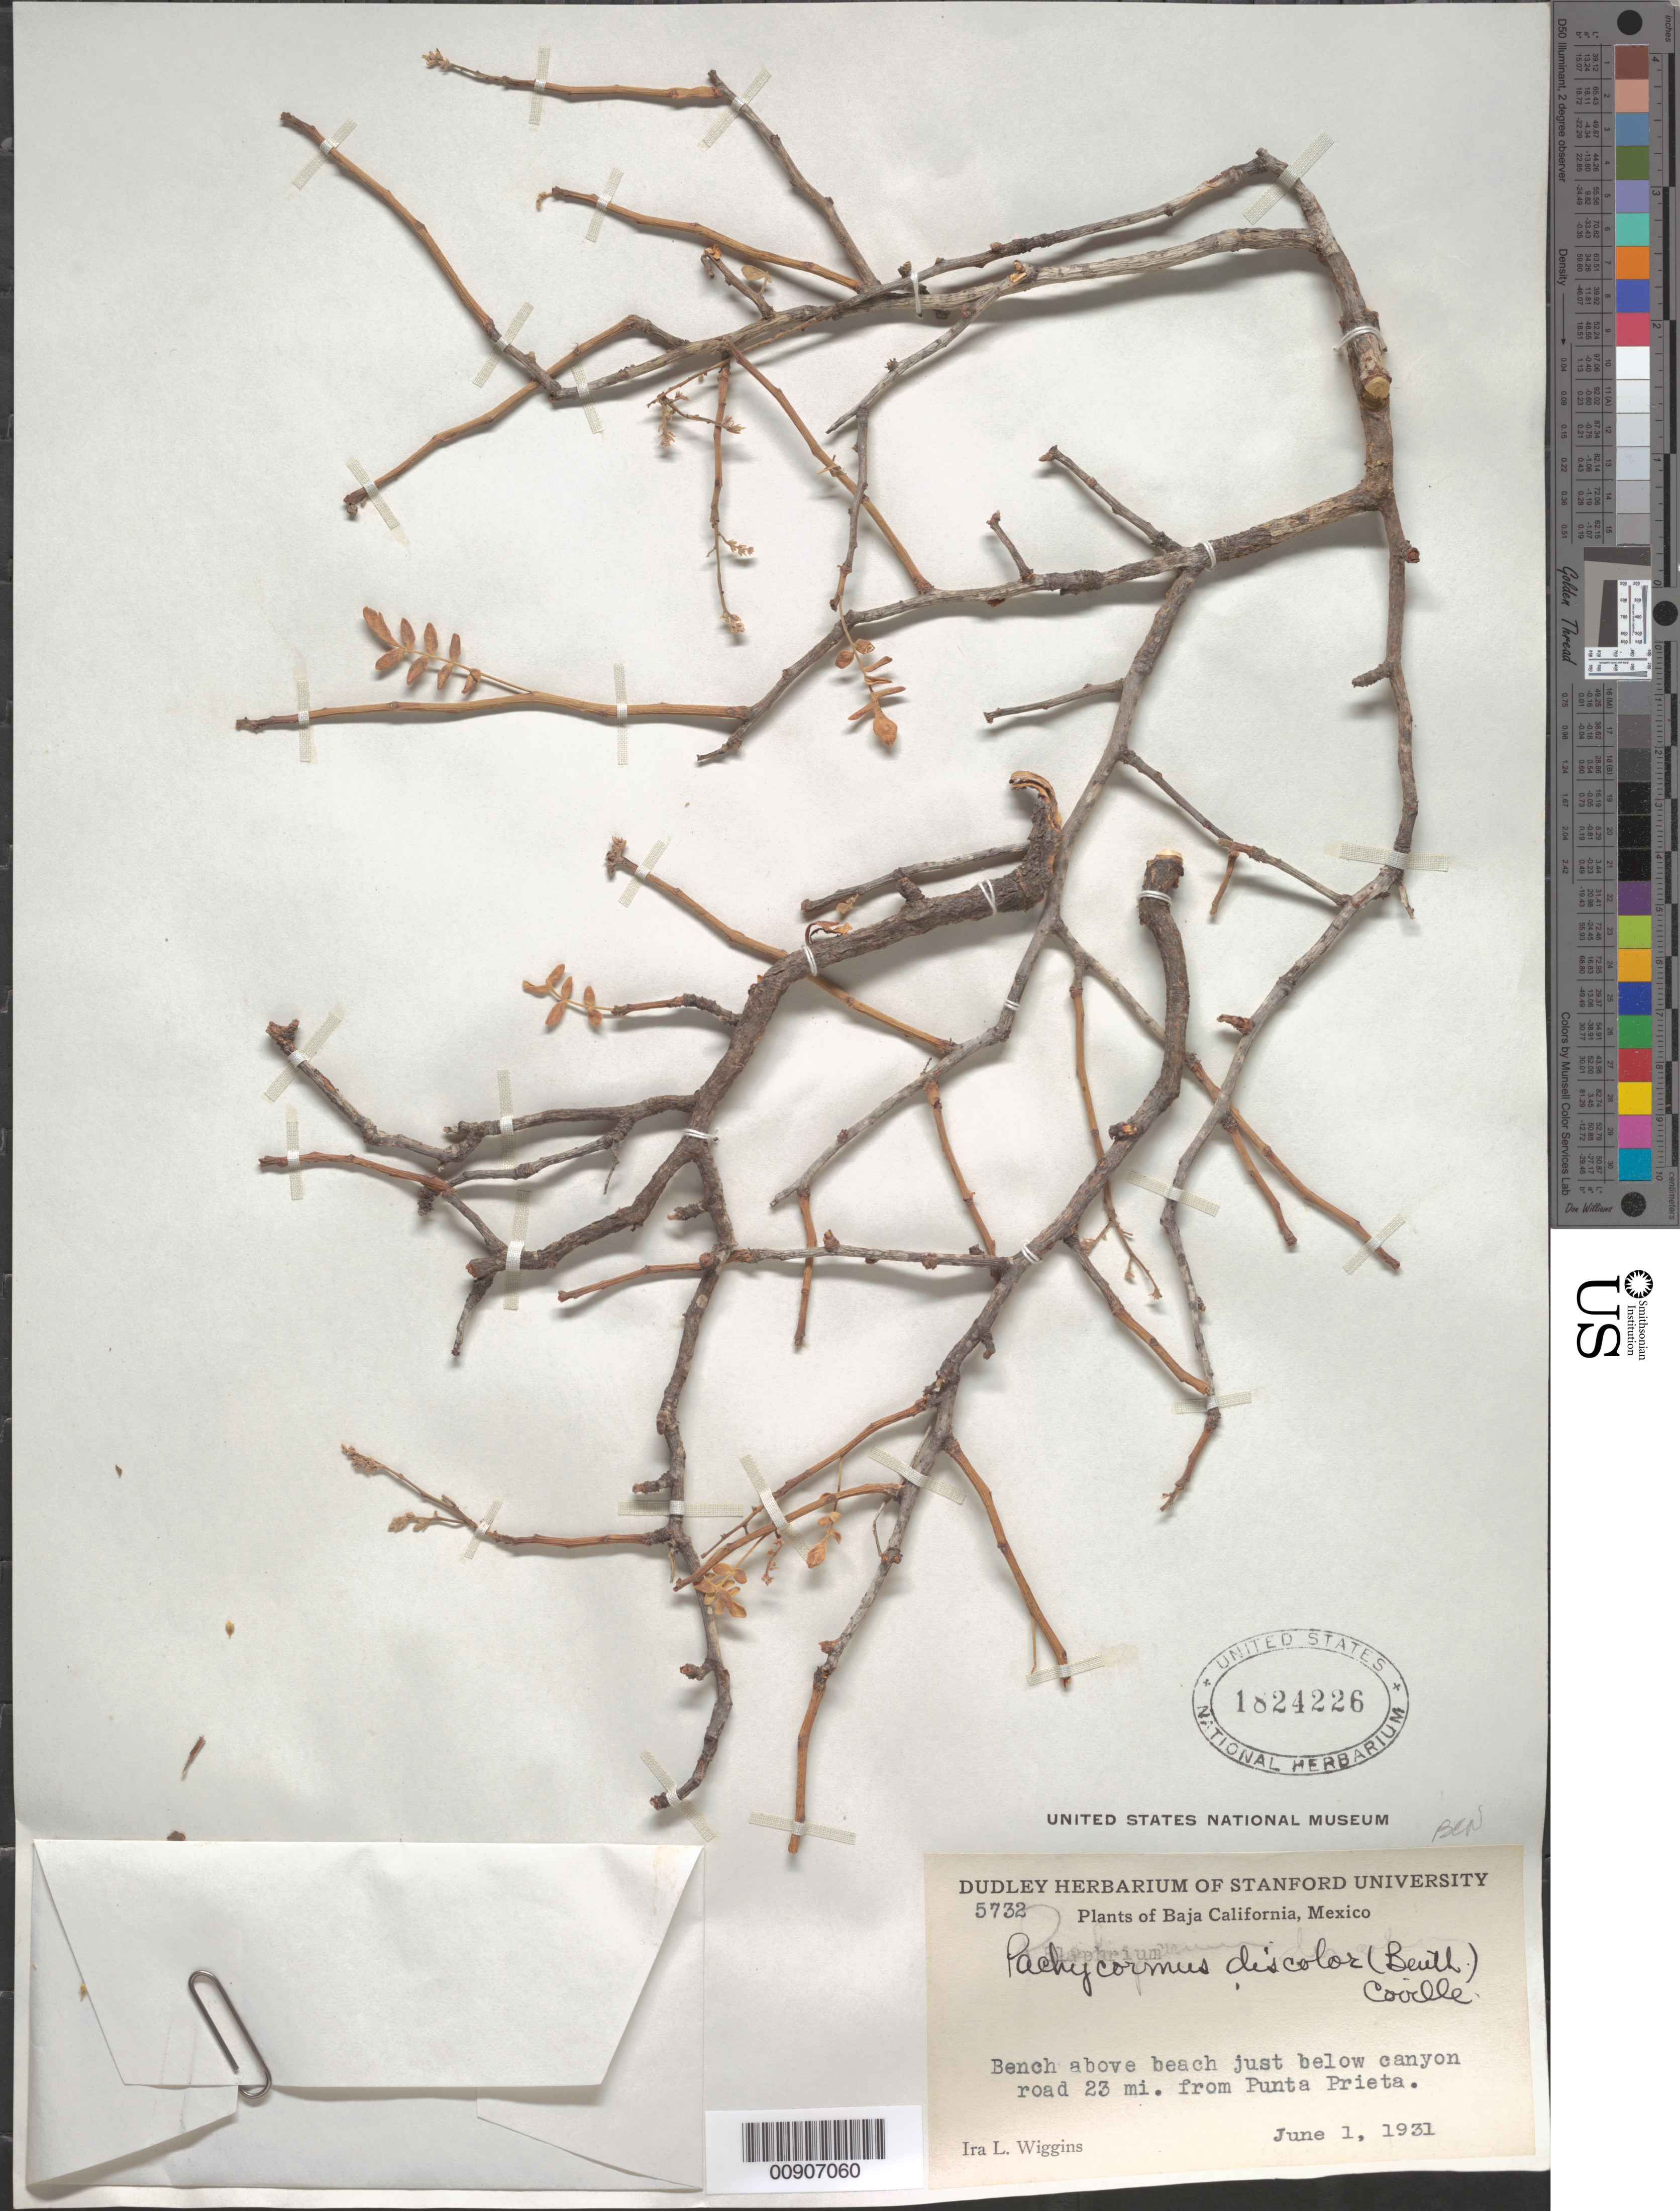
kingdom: Plantae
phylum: Tracheophyta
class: Magnoliopsida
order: Sapindales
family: Anacardiaceae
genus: Pachycormus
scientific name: Pachycormus discolor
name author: (Benth.) Coville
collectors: I. L. Wiggins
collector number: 5732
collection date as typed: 01 Jun 1931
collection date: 1931-06-01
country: Mexico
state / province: Baja California Norte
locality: Bench above beach just below canyon road 23 mi. from Punta Prieta.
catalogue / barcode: US 1824226